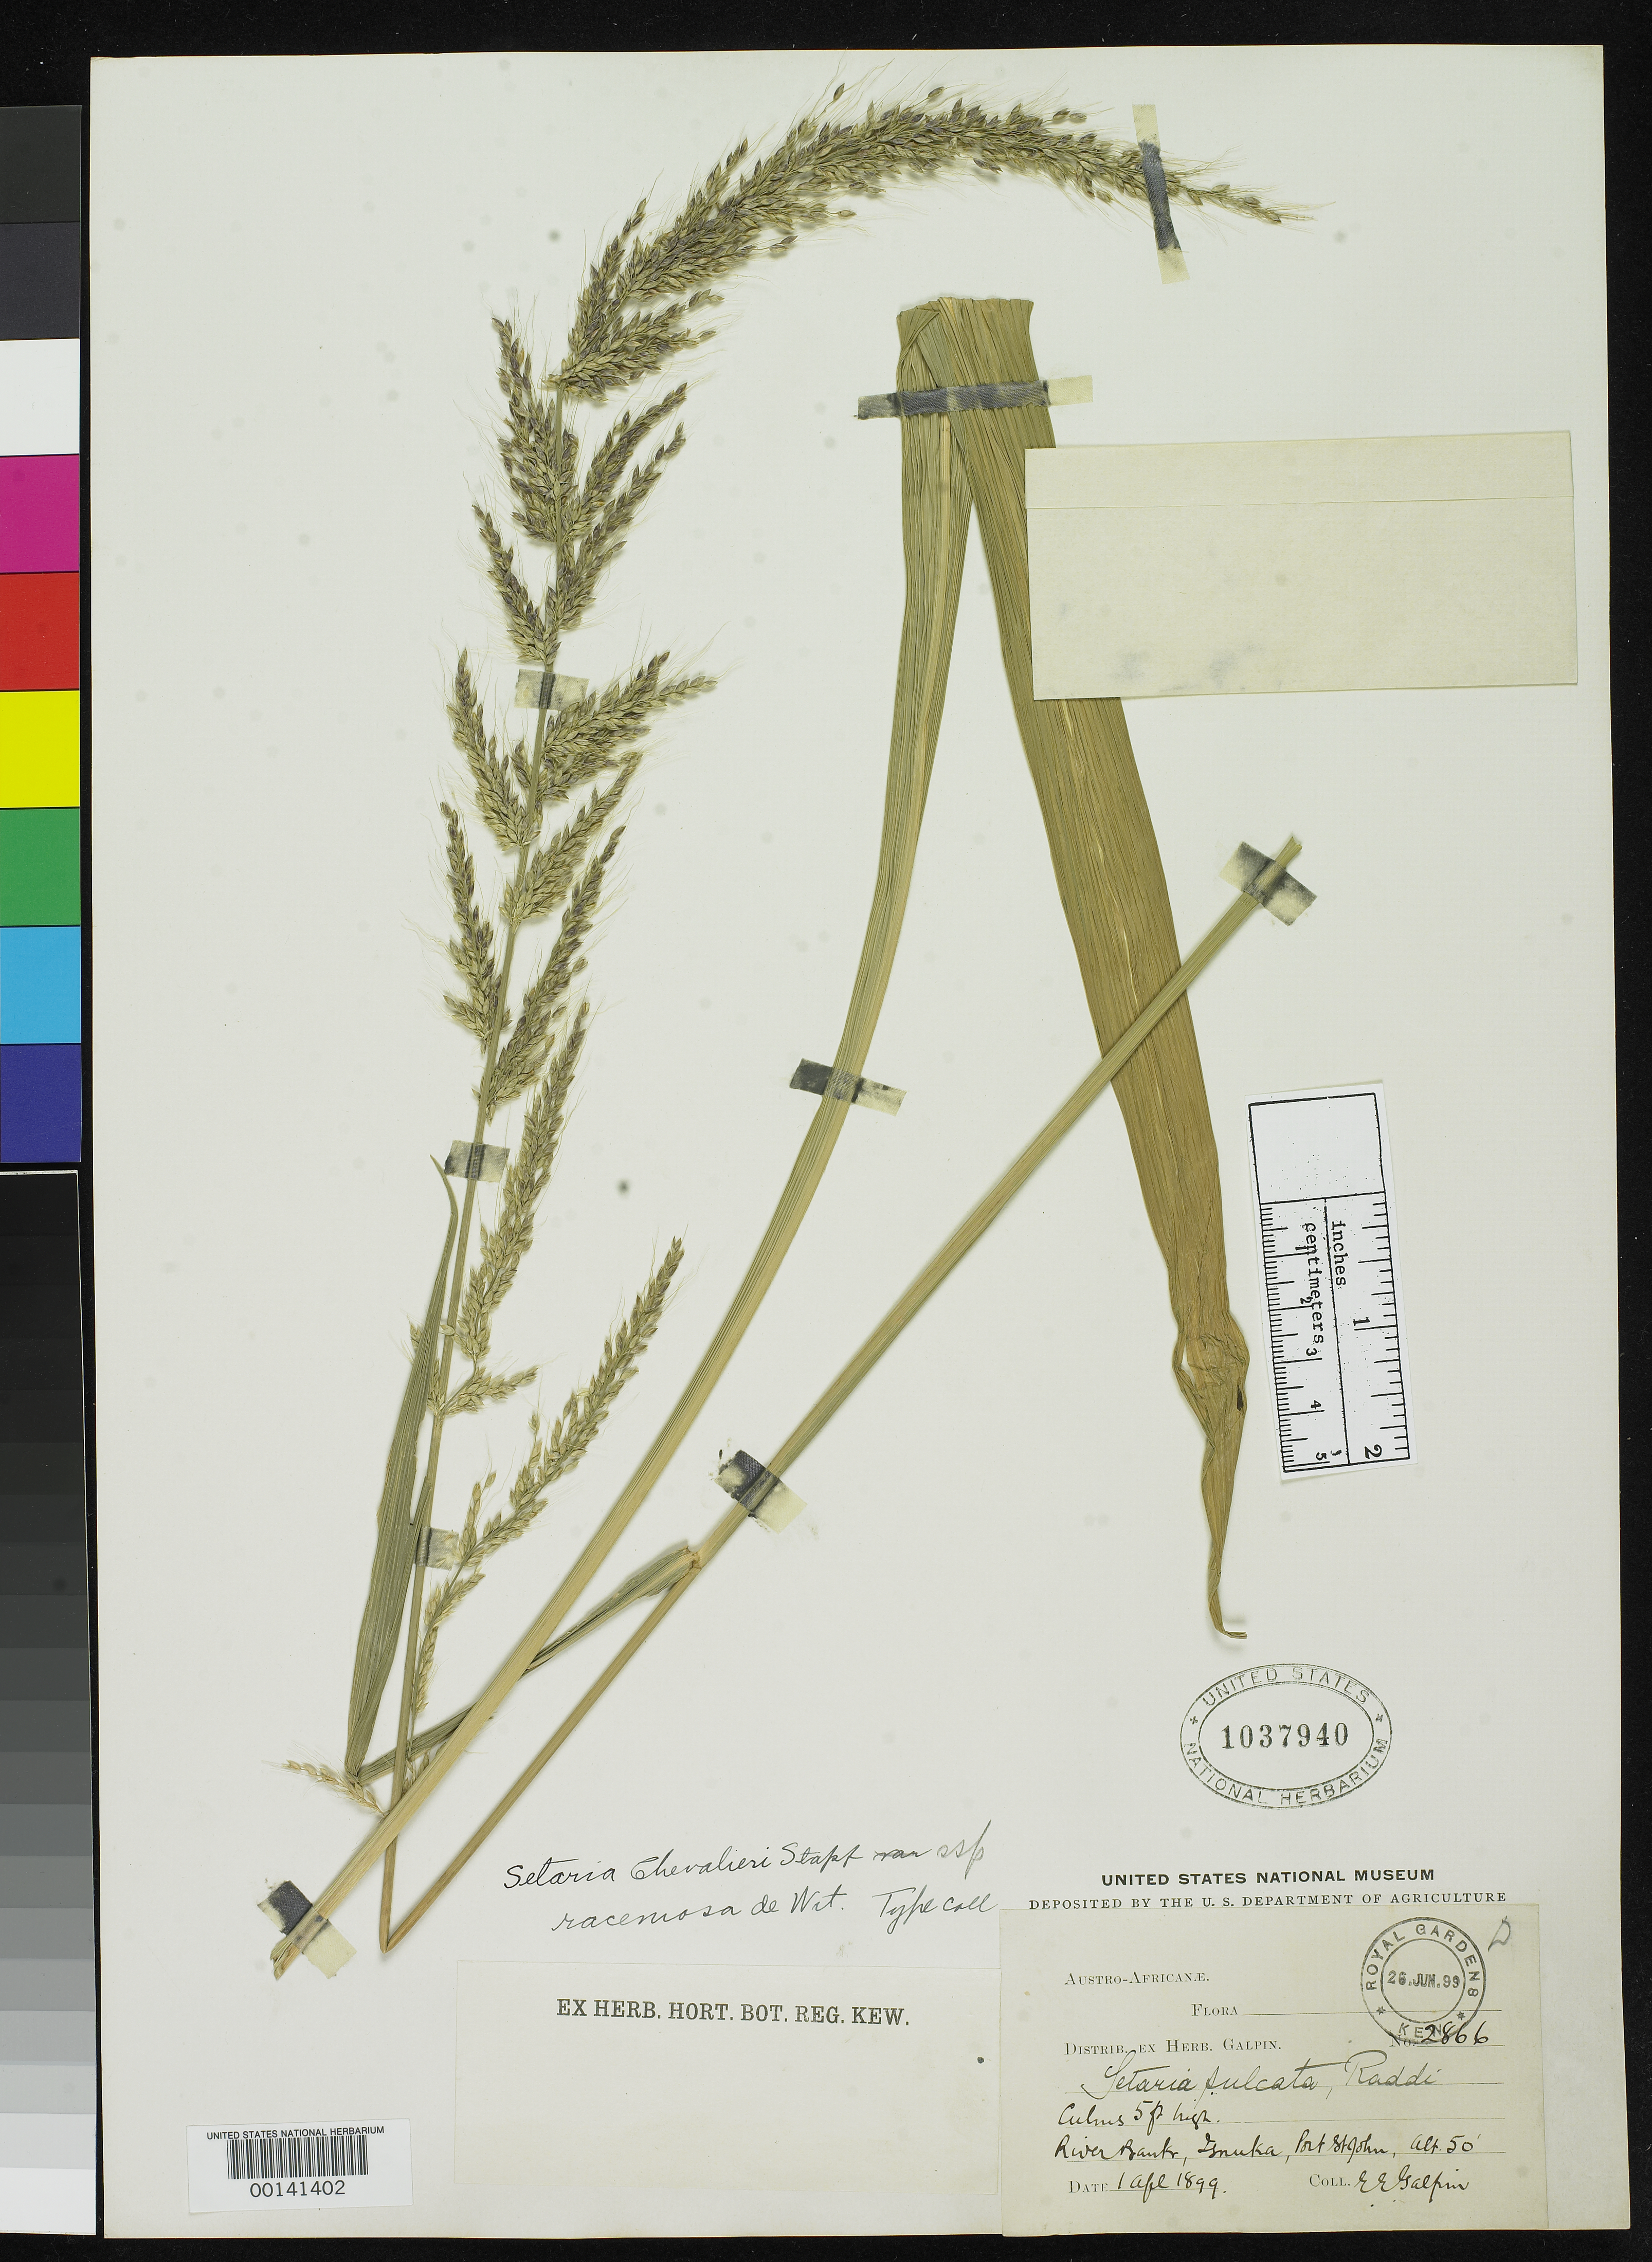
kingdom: Plantae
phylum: Tracheophyta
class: Liliopsida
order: Poales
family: Poaceae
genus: Setaria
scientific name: Setaria chevalieri subsp. racemosa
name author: de Wit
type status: Type Collection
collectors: E. Galpin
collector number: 2866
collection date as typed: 01 Apr 1899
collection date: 1899-04-01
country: South Africa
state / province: Eastern Cape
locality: Port St. Johns; alt. 50 ft.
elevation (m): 15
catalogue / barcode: US 1037940